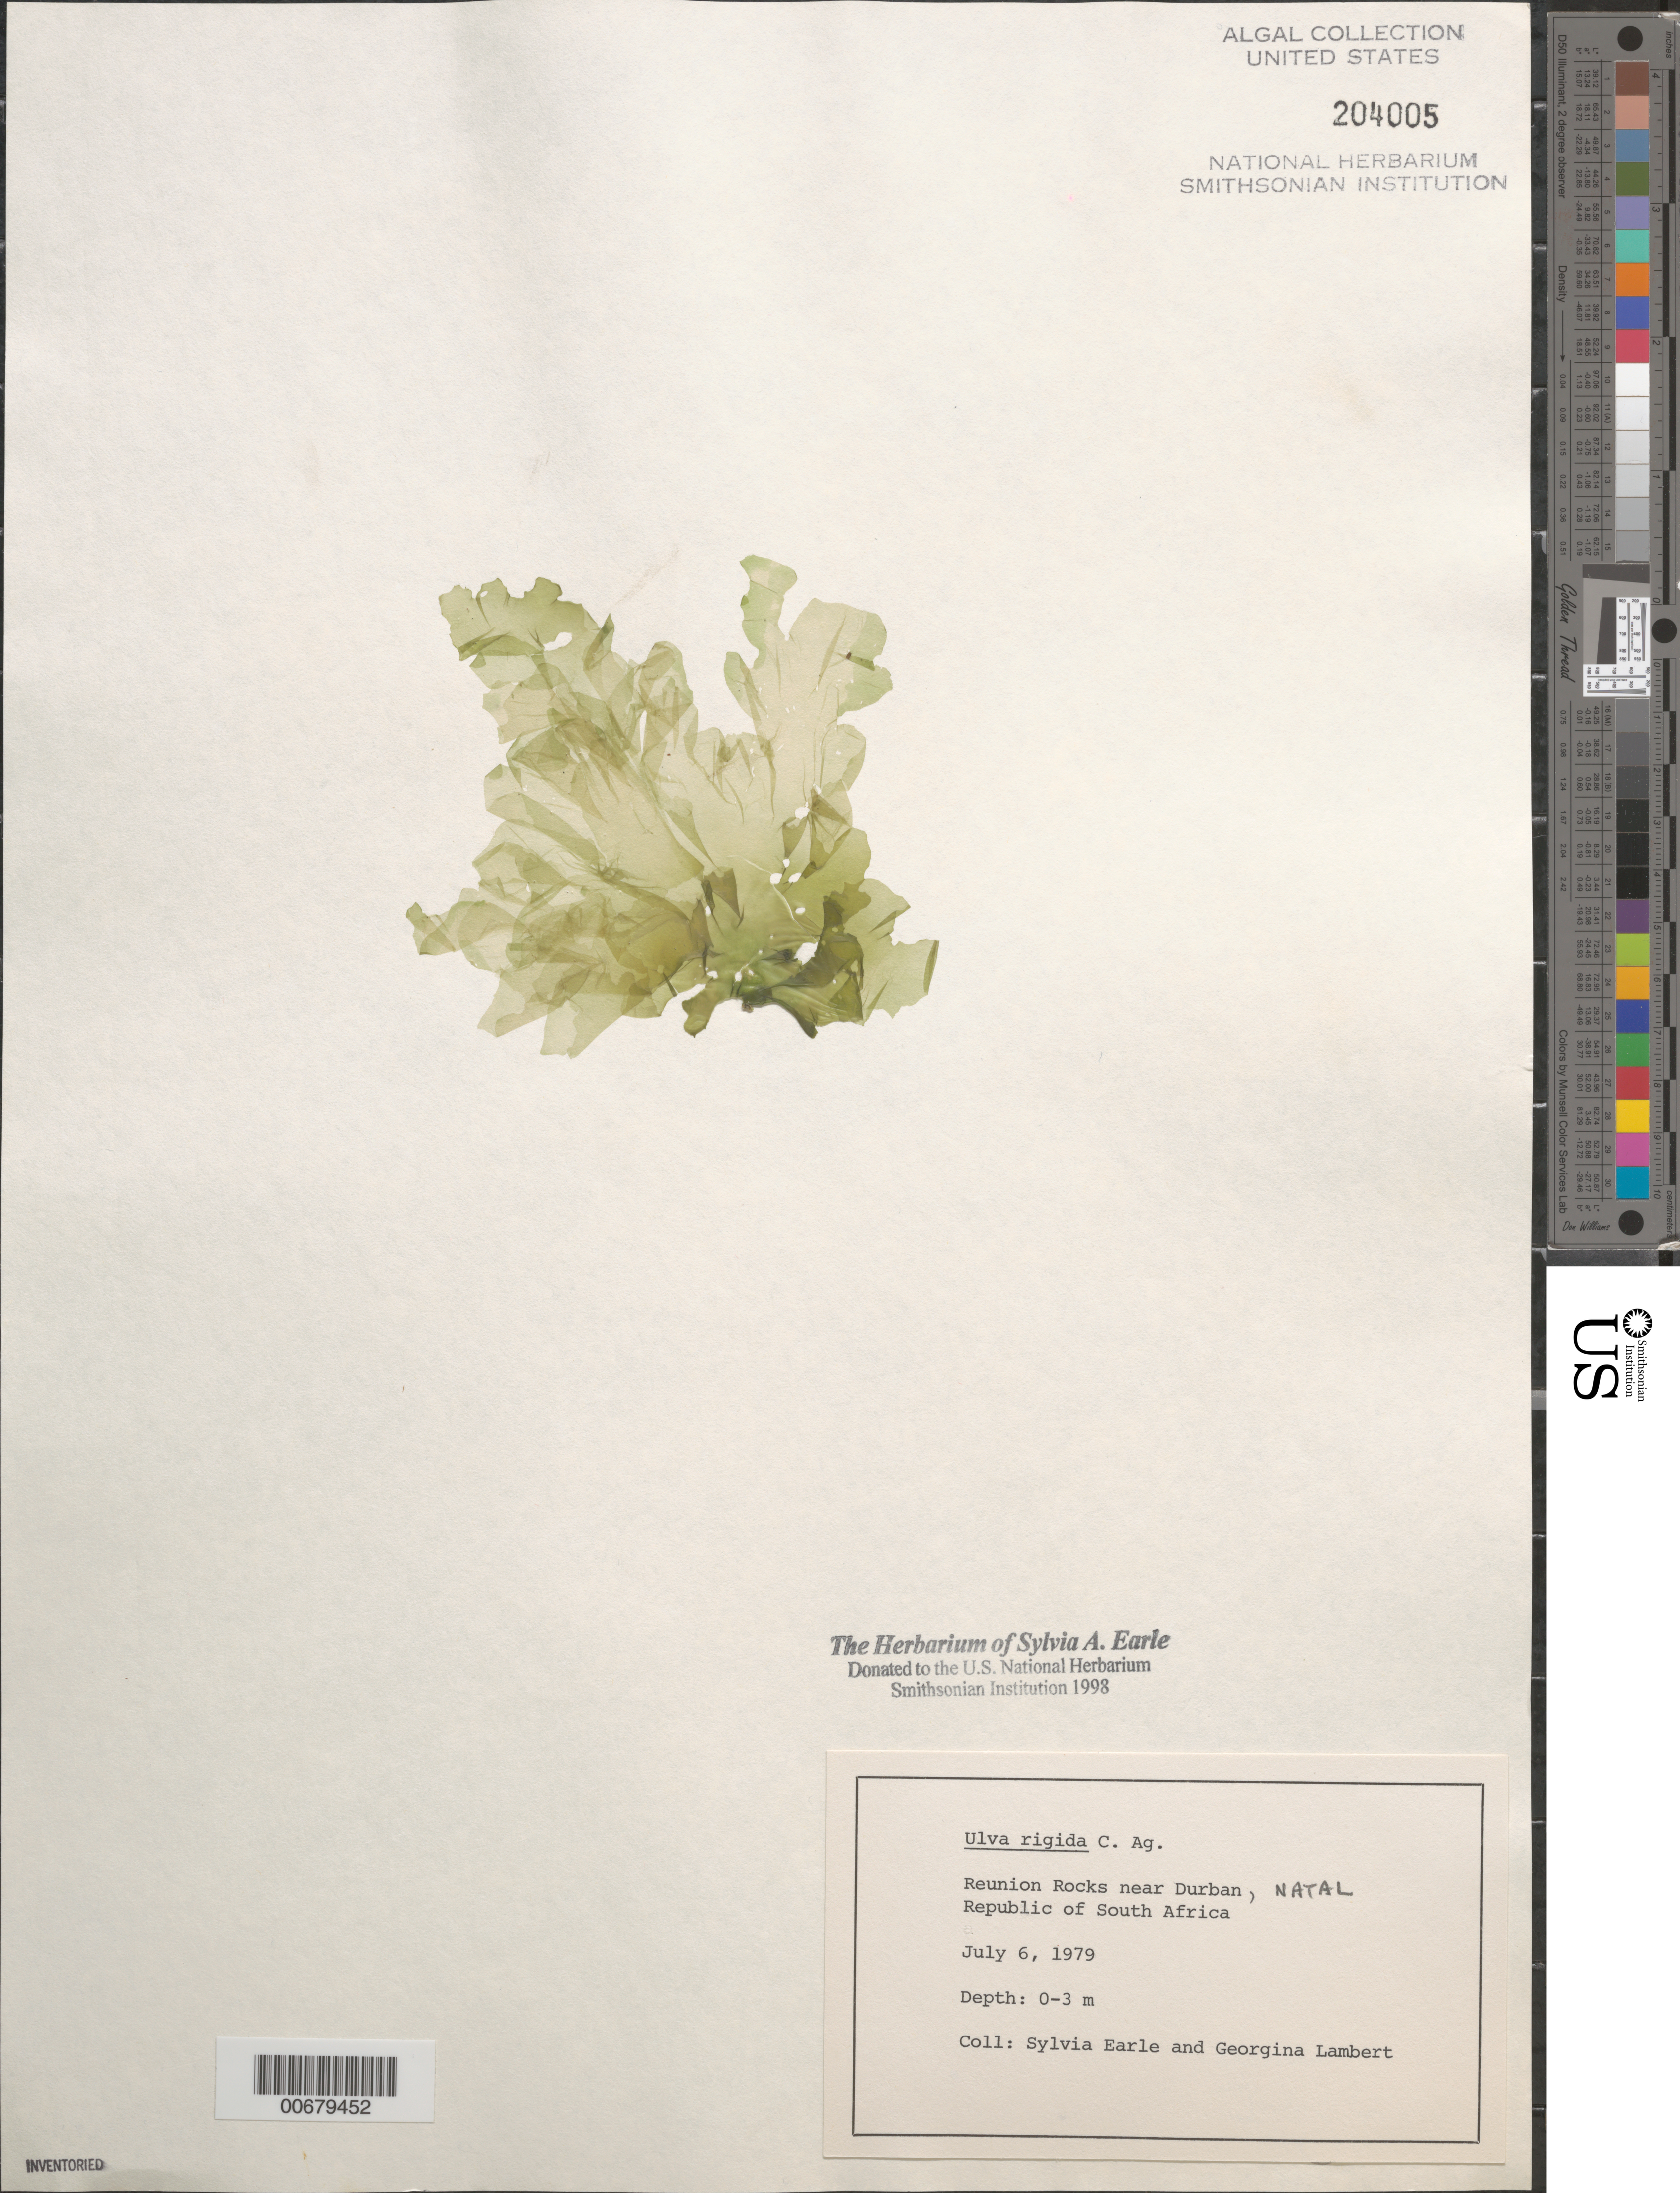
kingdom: Plantae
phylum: Chlorophyta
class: Ulvophyceae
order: Ulvales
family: Ulvaceae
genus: Ulva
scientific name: Ulva rigida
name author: C. Agardh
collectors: S. A. Earle & G. Lambert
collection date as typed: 06 Jul 1979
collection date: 1979-07-06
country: South Africa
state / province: KwaZulu-Natal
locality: Reunion Rocks near Durban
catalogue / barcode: US 204005